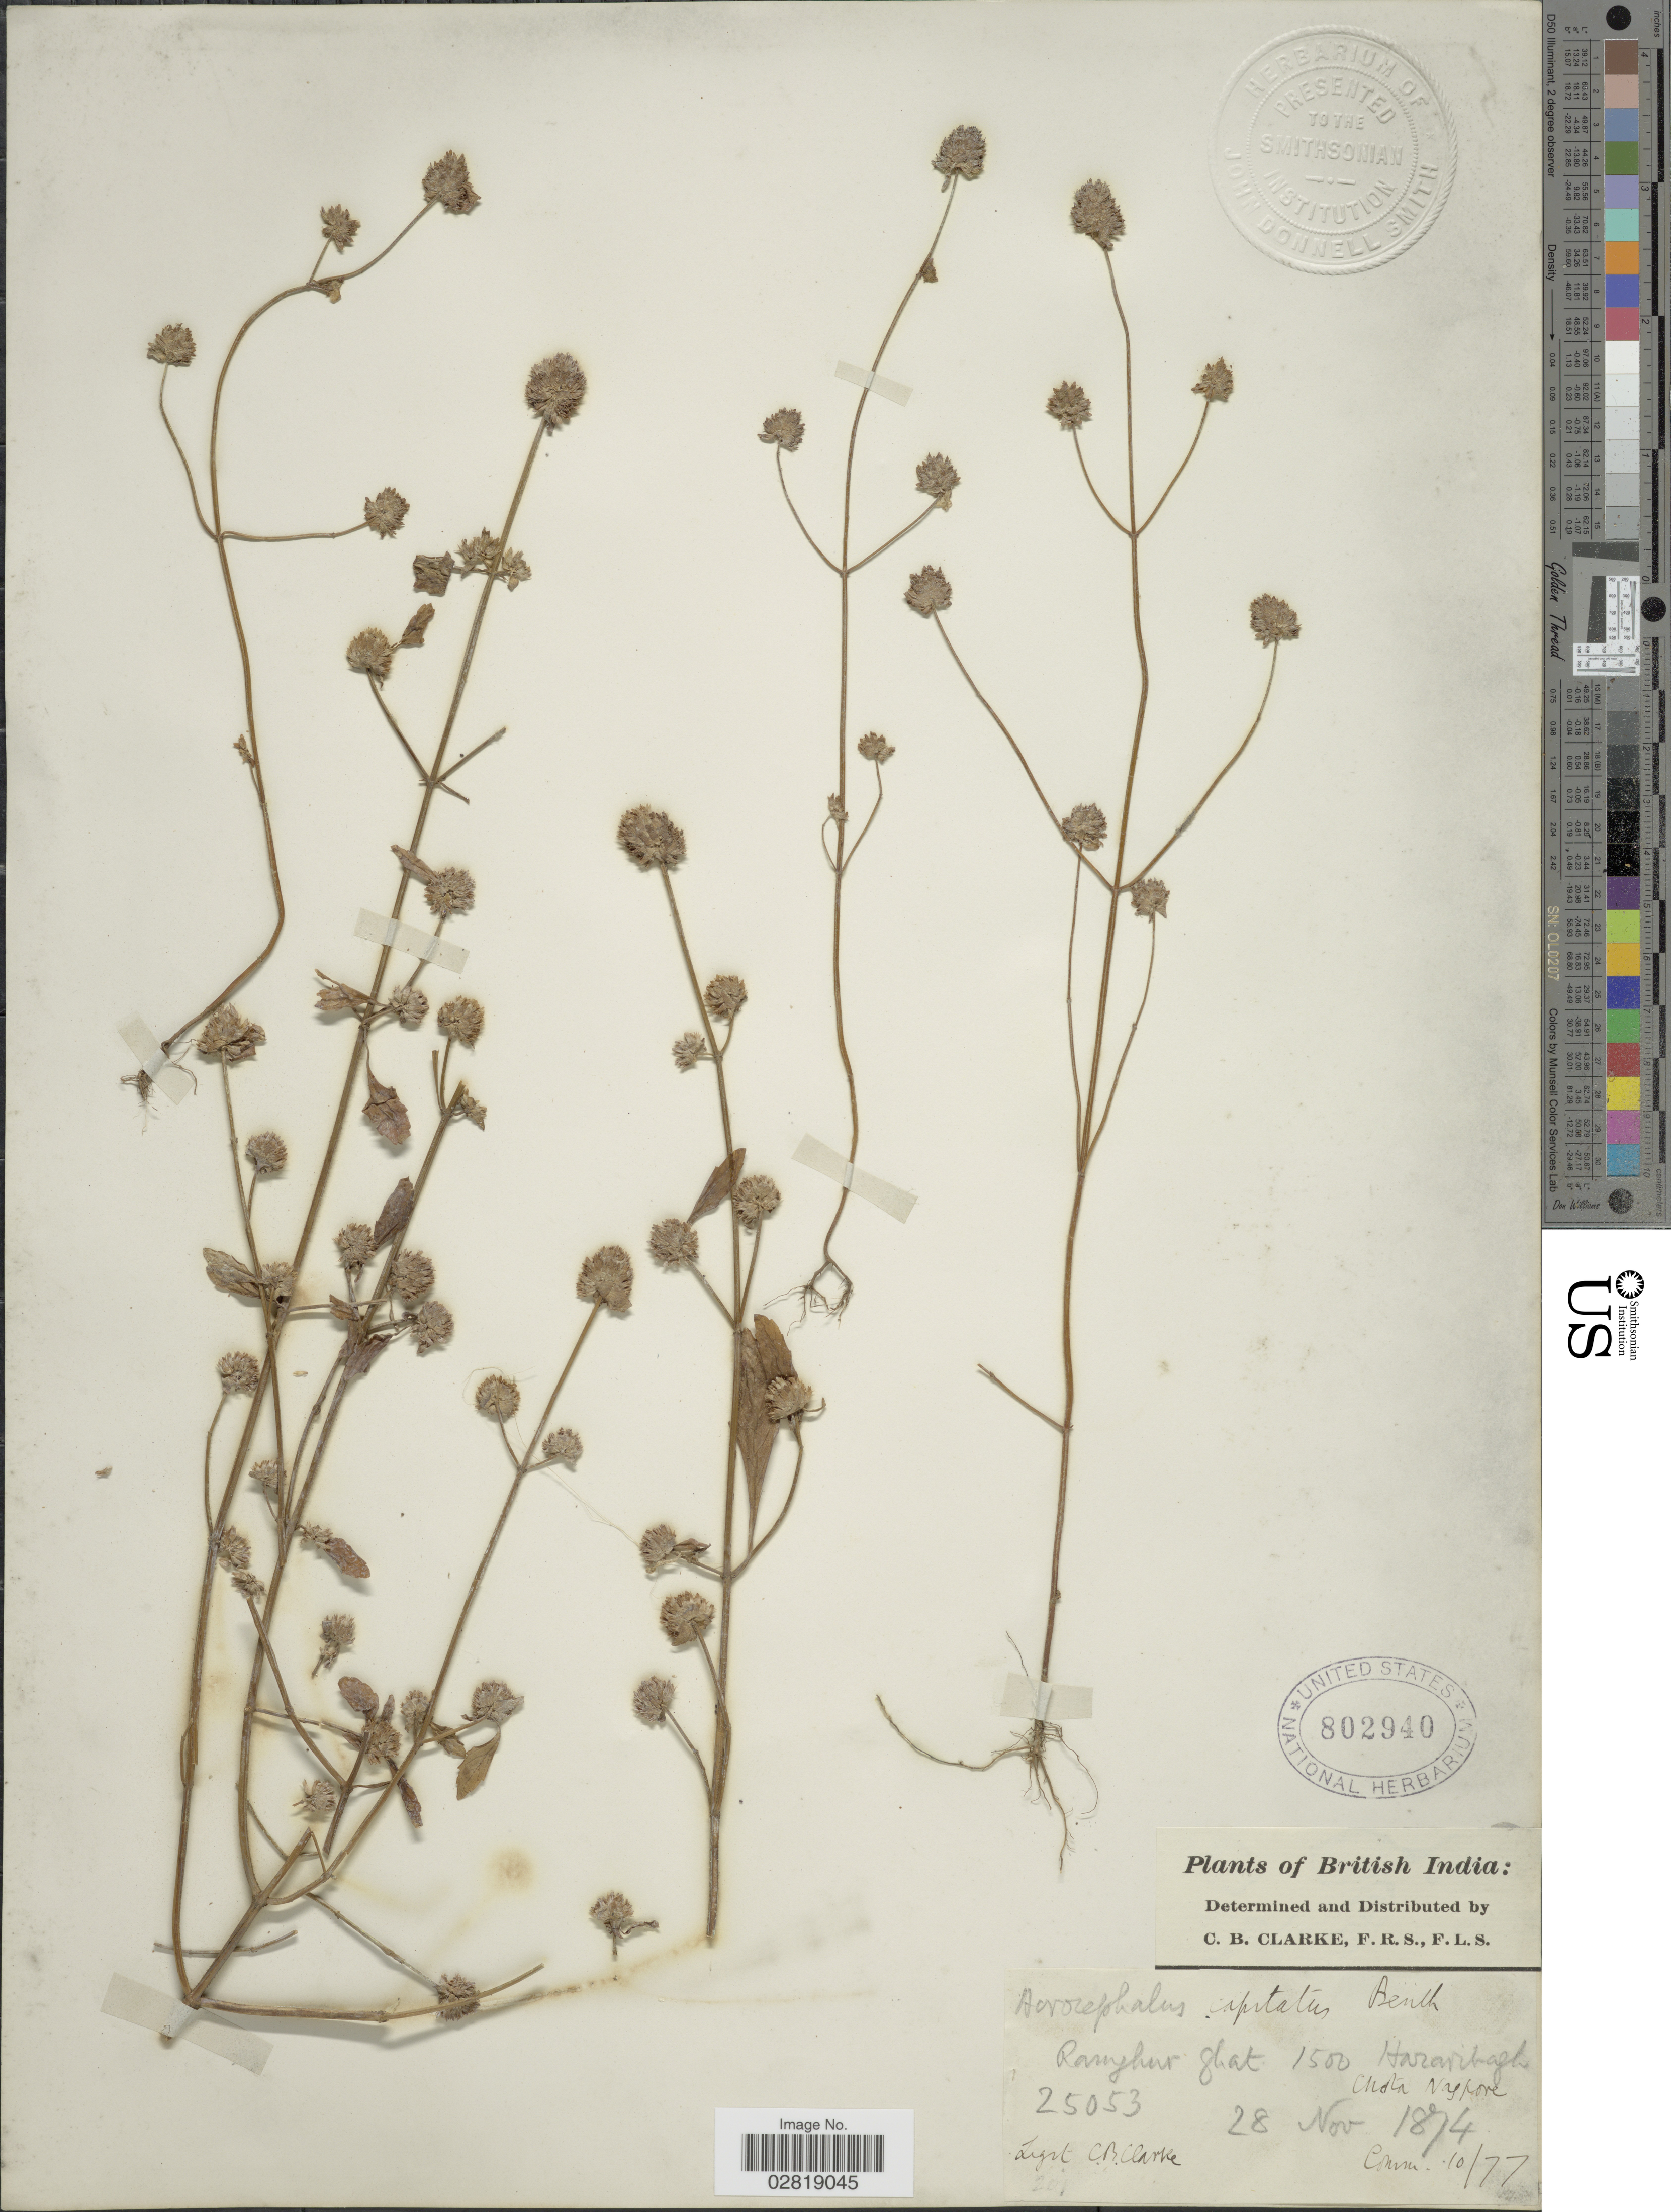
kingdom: Plantae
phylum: Tracheophyta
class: Magnoliopsida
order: Lamiales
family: Lamiaceae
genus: Platostoma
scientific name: Platostoma hispidum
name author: (L.) A.J. Paton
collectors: C. B. Clarke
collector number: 25053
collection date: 1874-11-28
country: India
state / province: Jharkhand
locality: British India. Ramphur Ghat. Hazaribagh. Chota Nagpore.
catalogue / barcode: US 802940